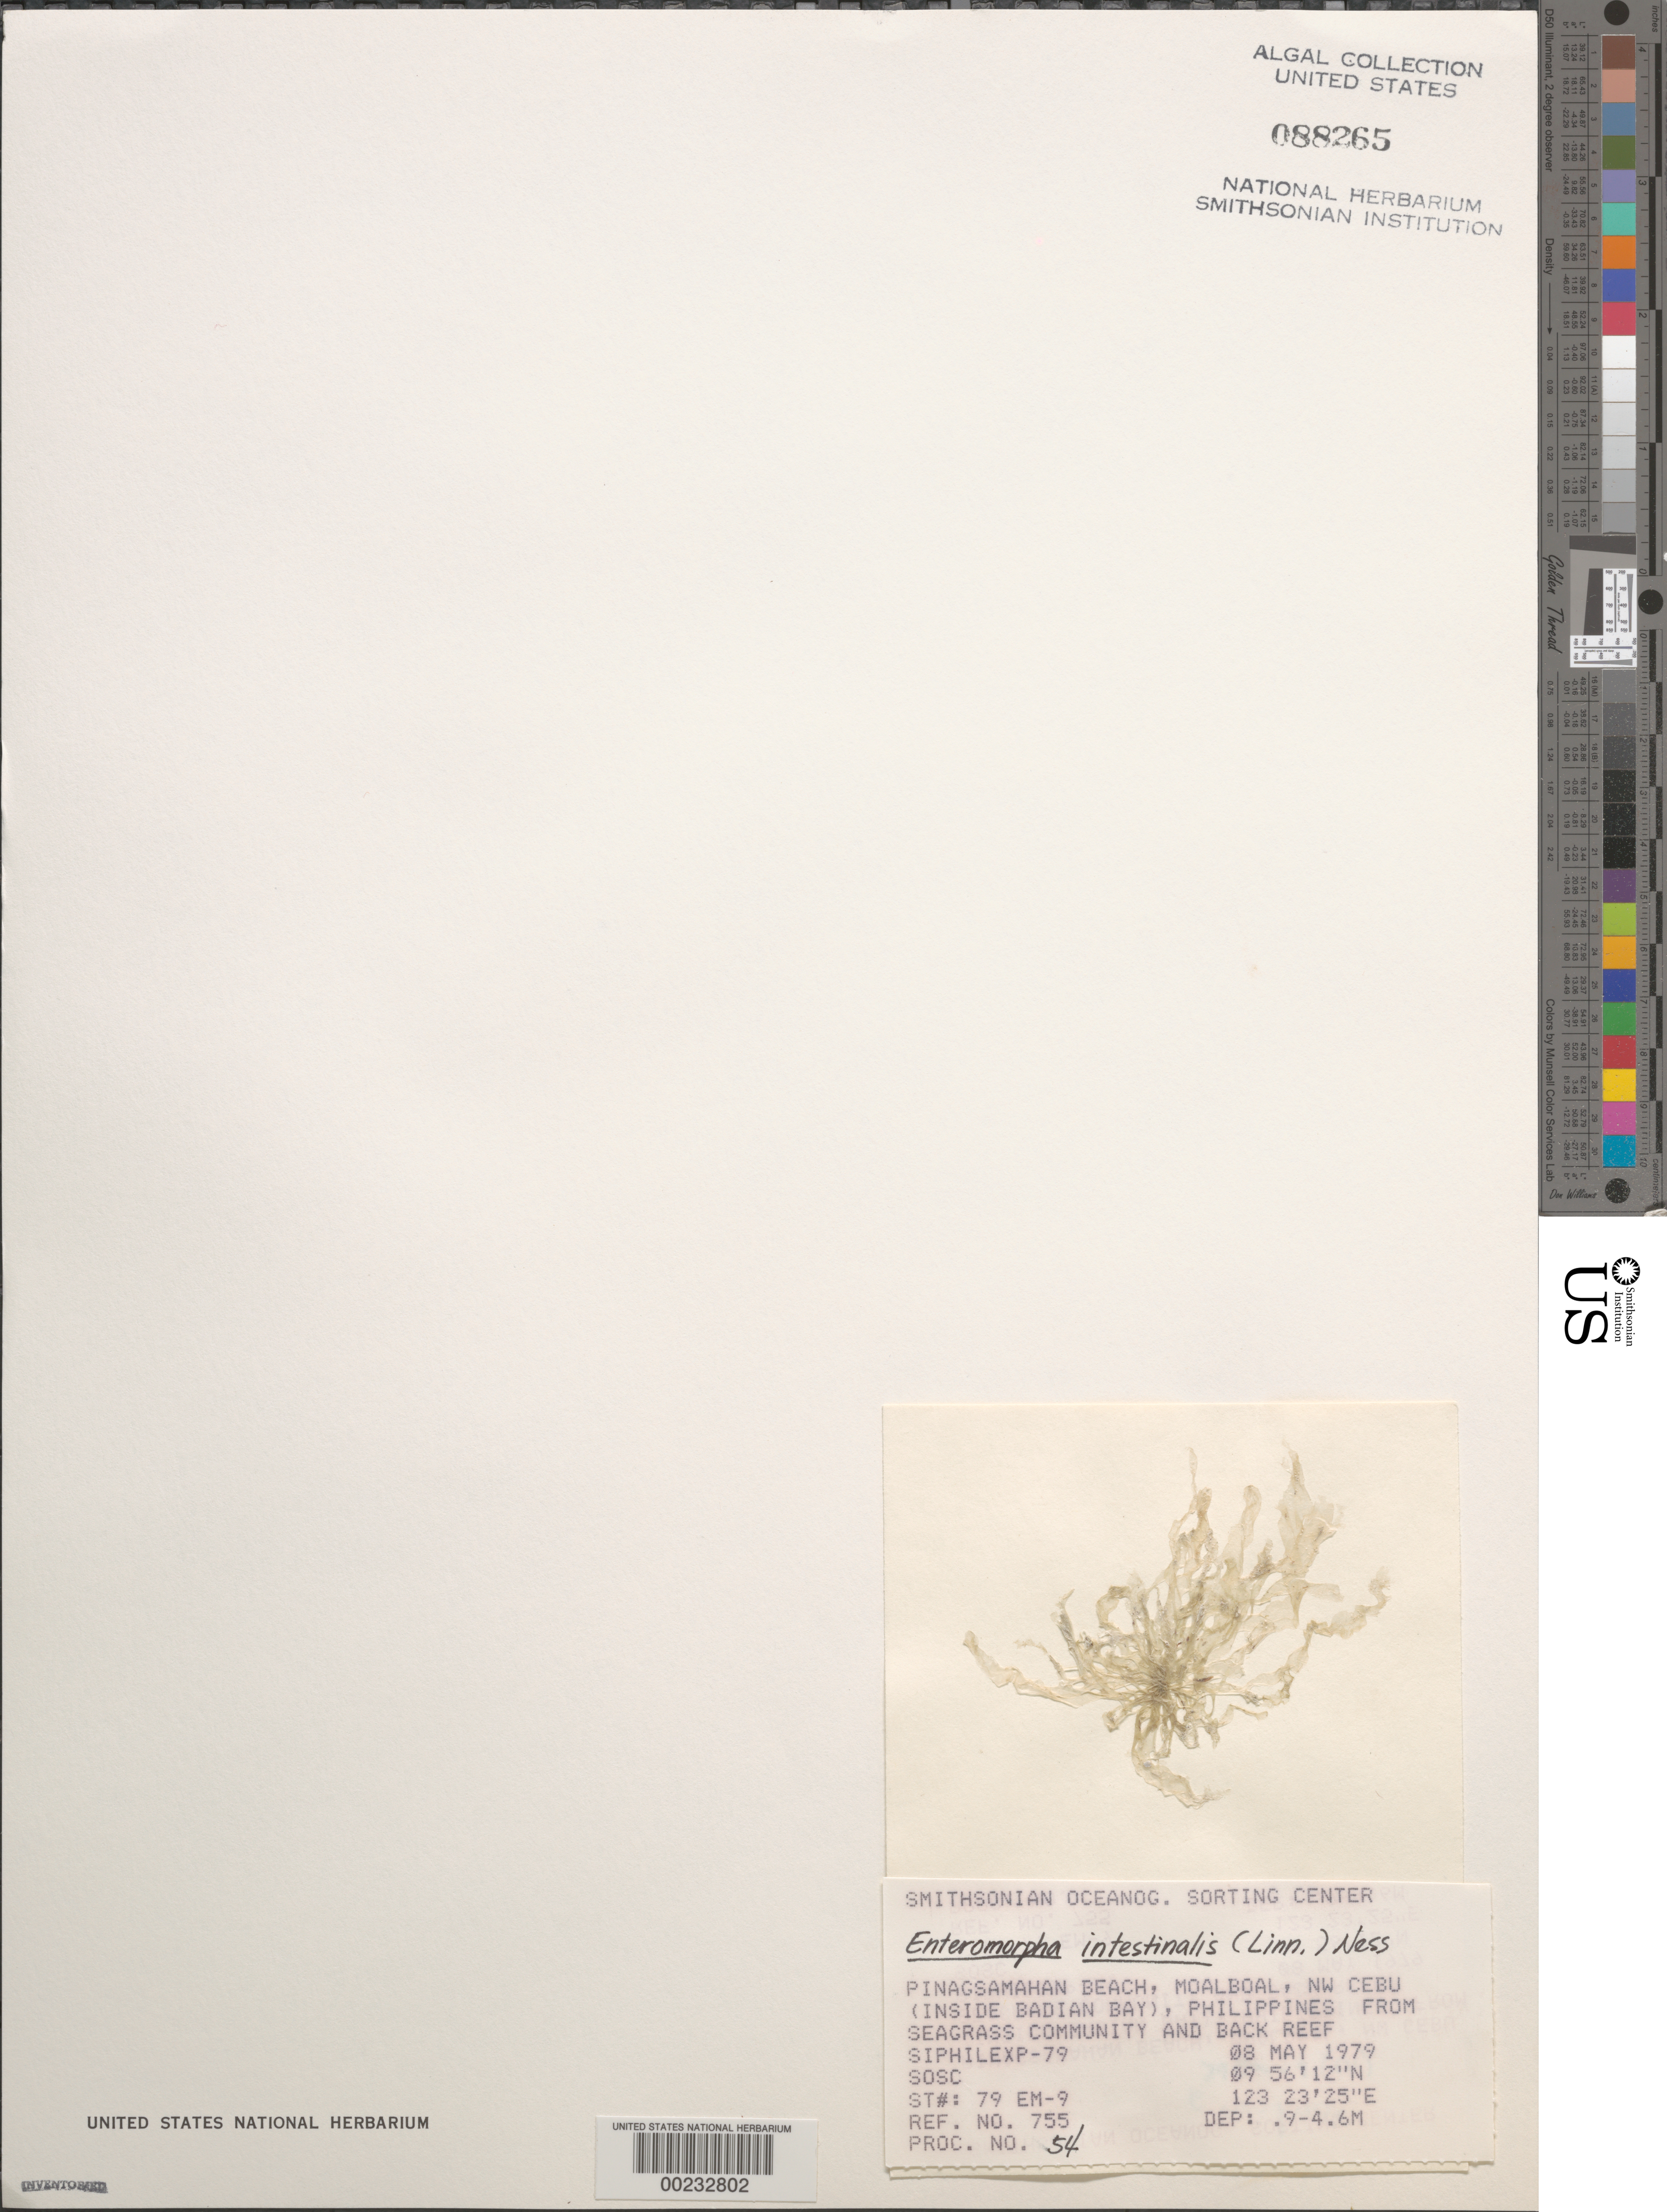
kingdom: Plantae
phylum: Chlorophyta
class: Ulvophyceae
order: Ulvales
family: Ulvaceae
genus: Ulva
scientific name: Ulva intestinalis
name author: L.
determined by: Algae name updating Project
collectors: SOSC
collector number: Station 79 Em-9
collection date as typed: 08 May 1979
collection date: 1979-05-08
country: Philippines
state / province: Central Visayas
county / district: Cebu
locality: Cebu, moalboal, pinagsamahan beach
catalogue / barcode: US 88265